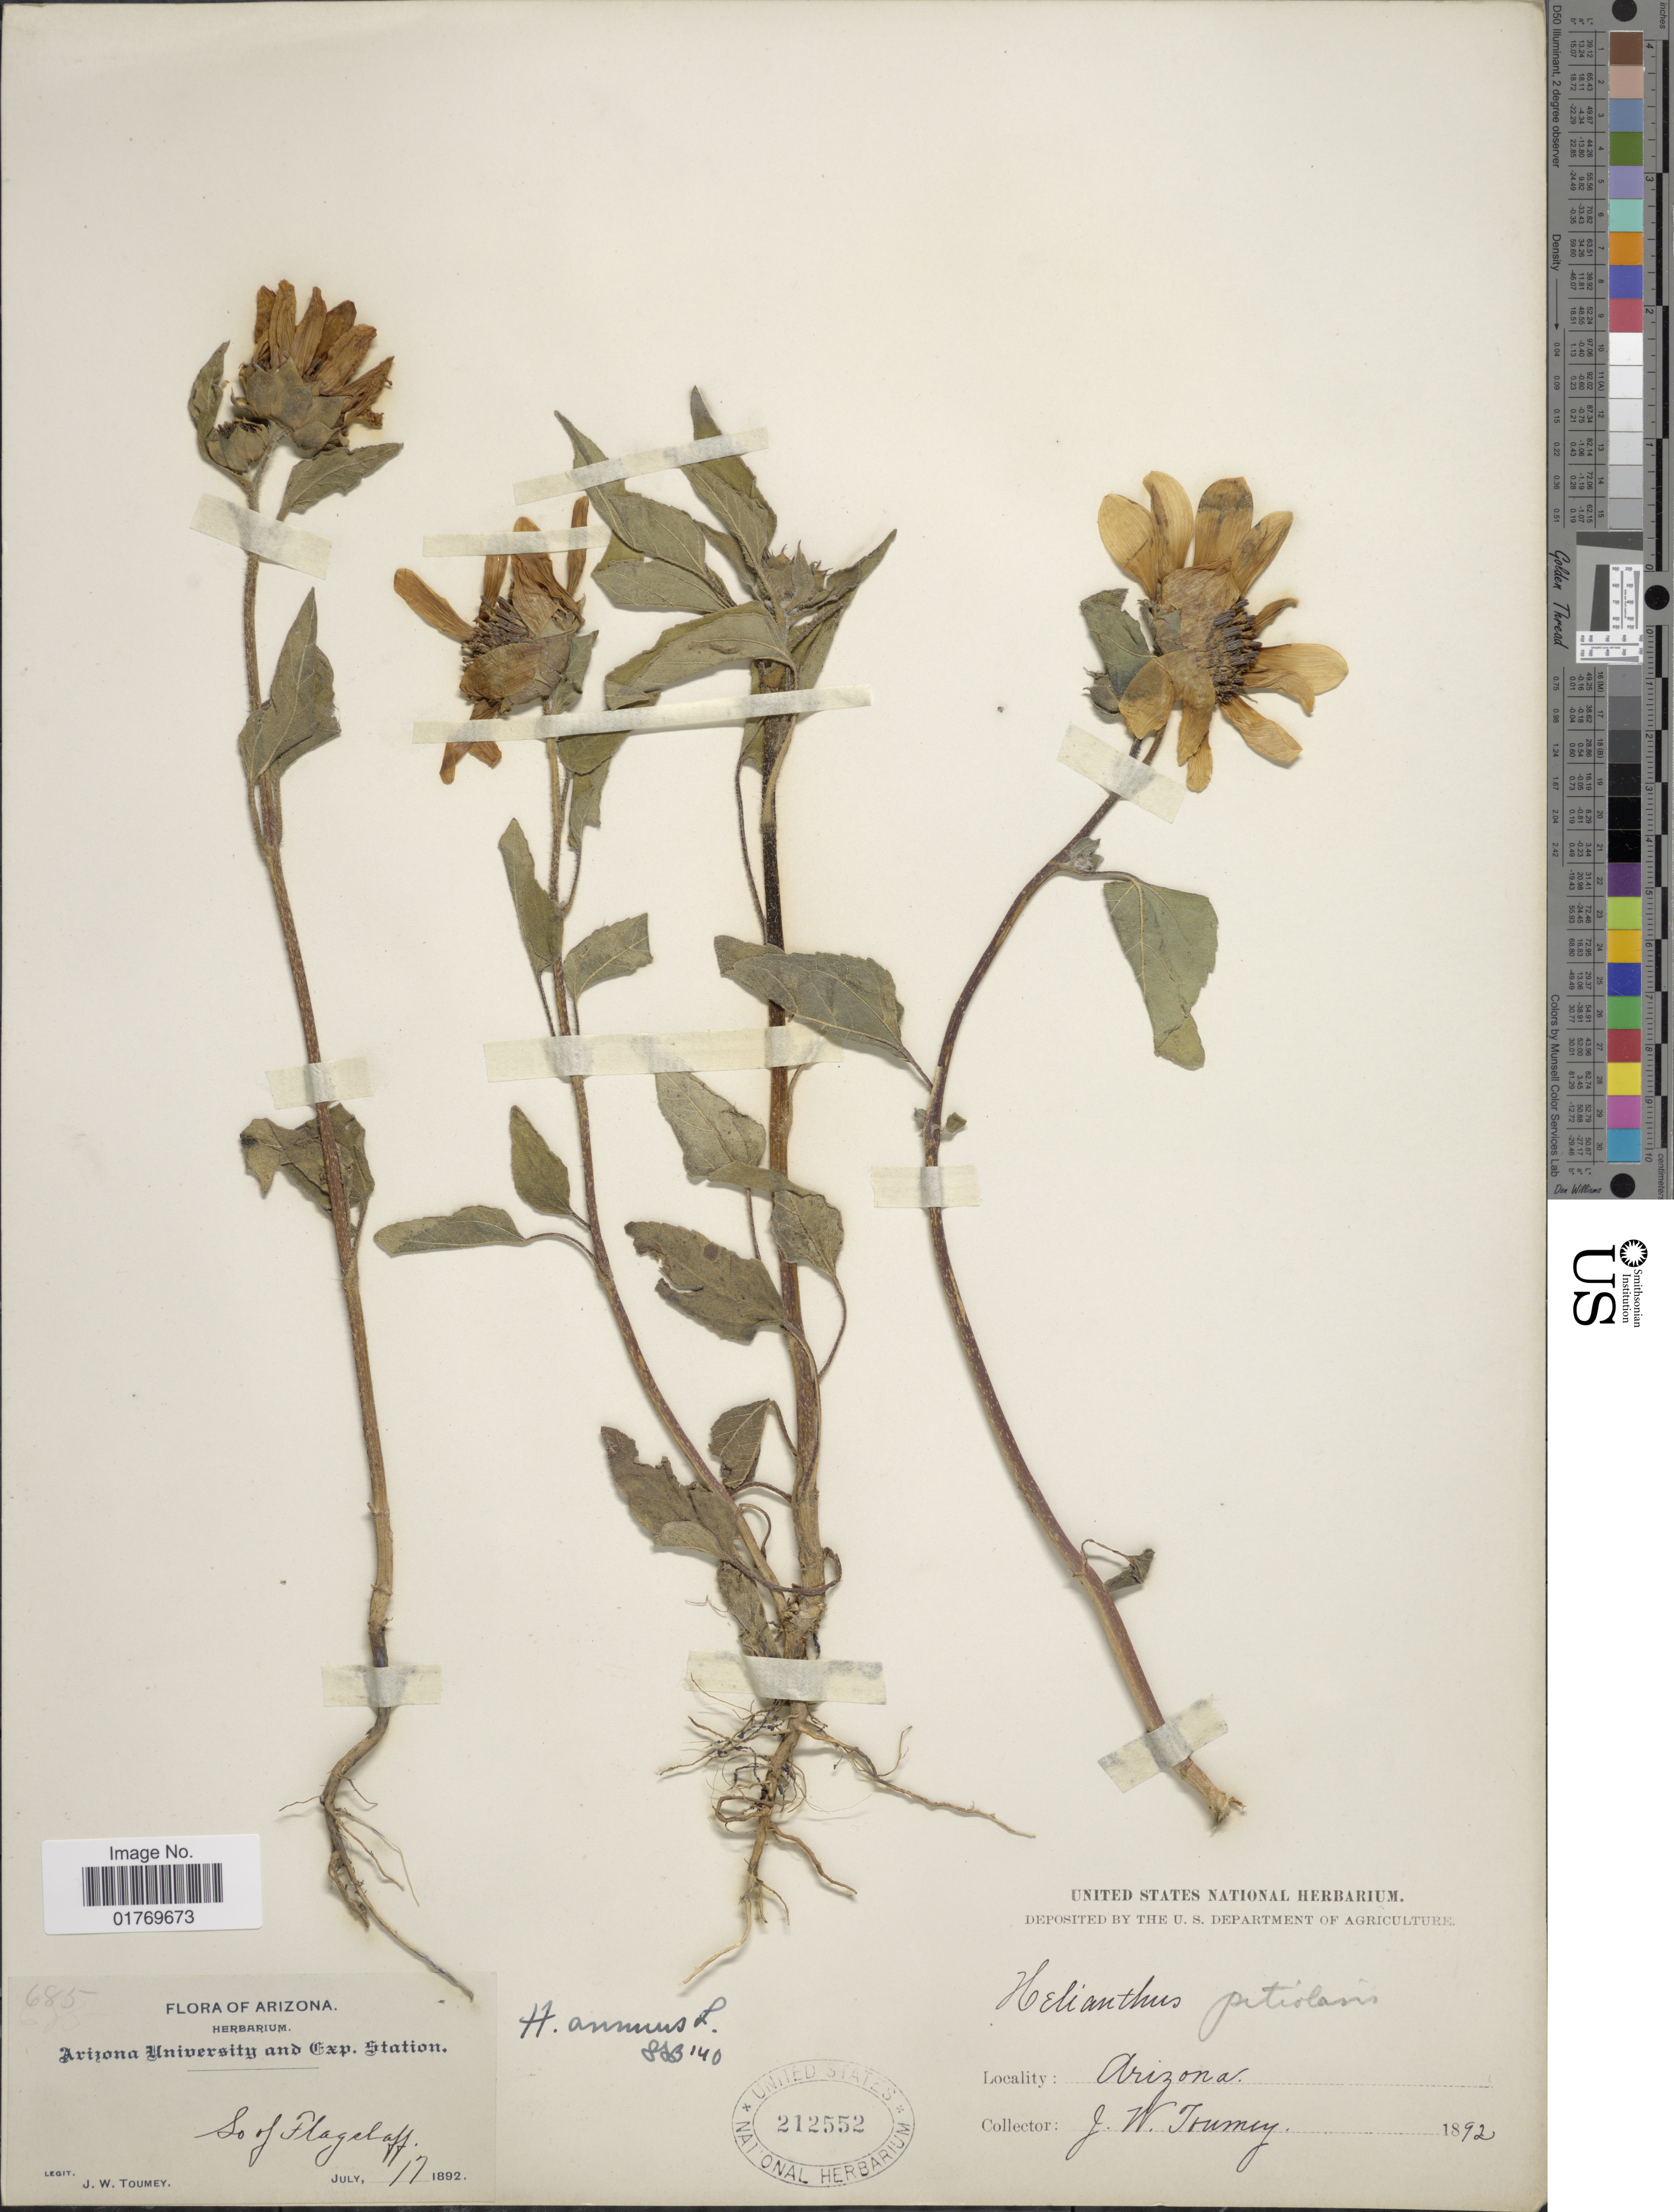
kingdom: Plantae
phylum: Tracheophyta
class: Magnoliopsida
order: Asterales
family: Asteraceae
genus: Helianthus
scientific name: Helianthus annuus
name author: L.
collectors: J. W. Toumey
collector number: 685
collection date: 1892-07-17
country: United States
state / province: Arizona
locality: So of Flagstaff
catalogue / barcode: US 212552